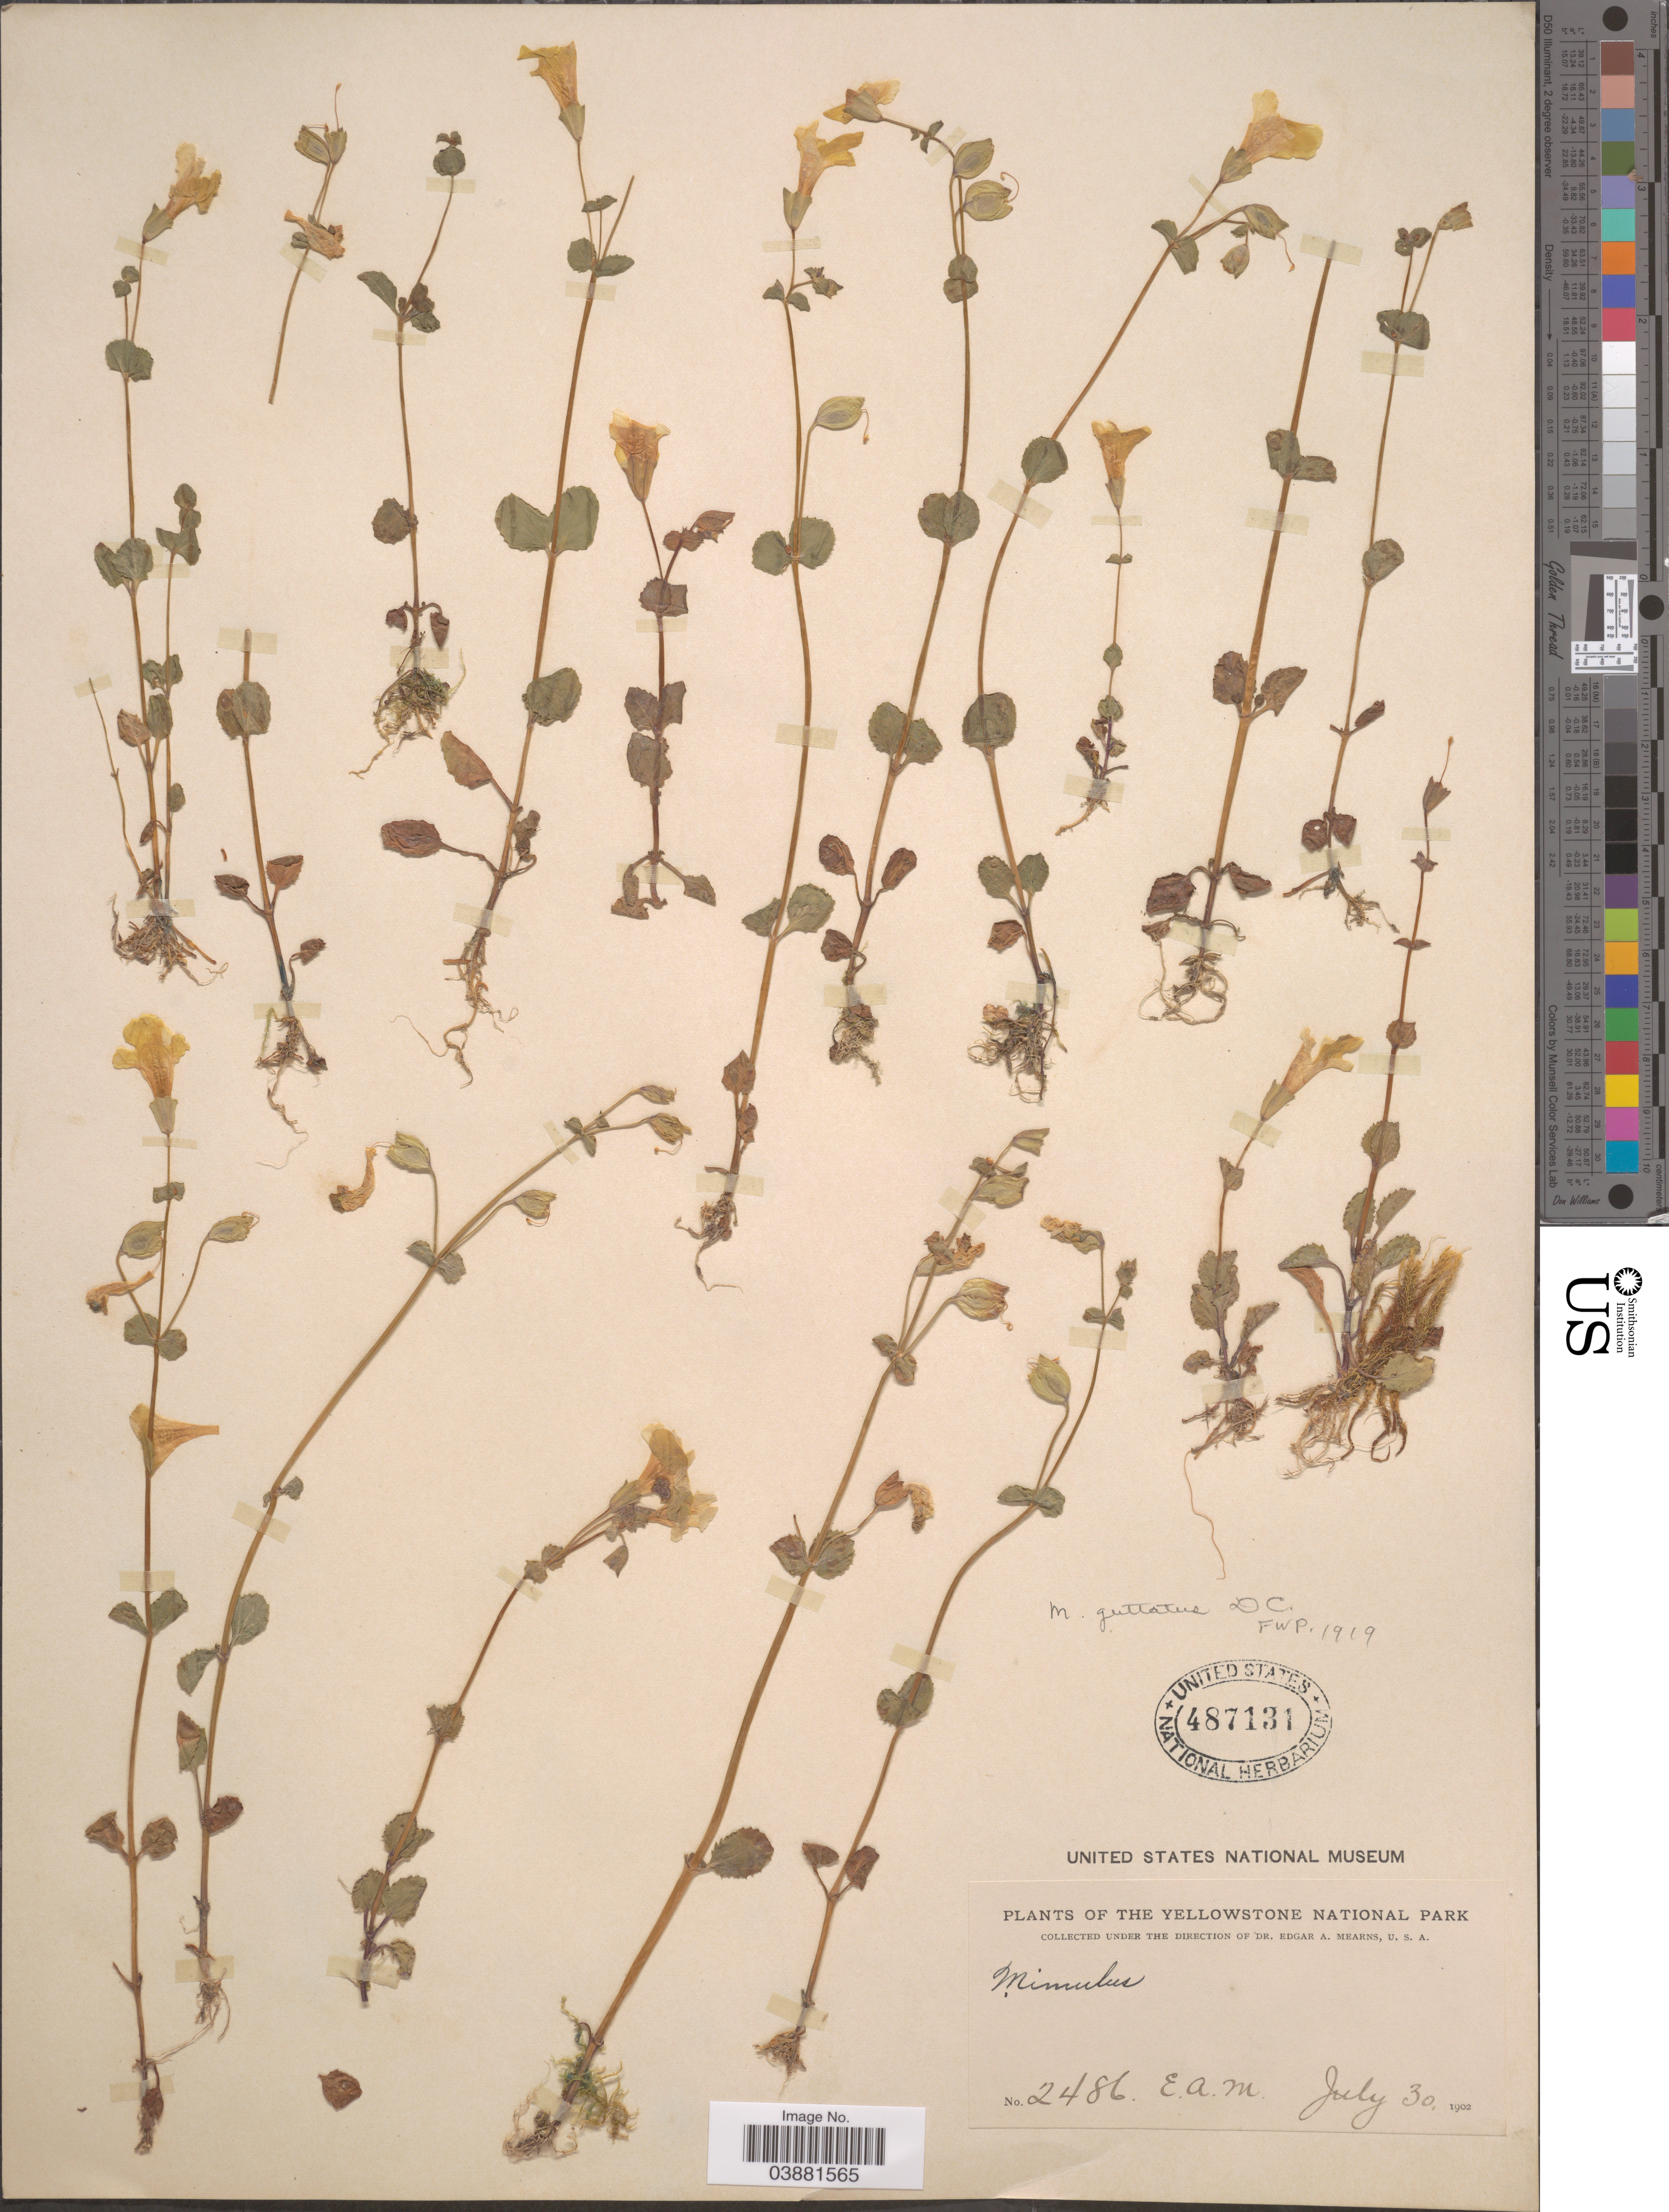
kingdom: Plantae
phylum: Tracheophyta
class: Magnoliopsida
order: Lamiales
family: Phrymaceae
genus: Mimulus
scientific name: Mimulus guttatus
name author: DC.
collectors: E. A. Mearns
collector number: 2486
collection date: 1902-07-30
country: United States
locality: Yellowstone National Park.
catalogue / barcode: US 487131